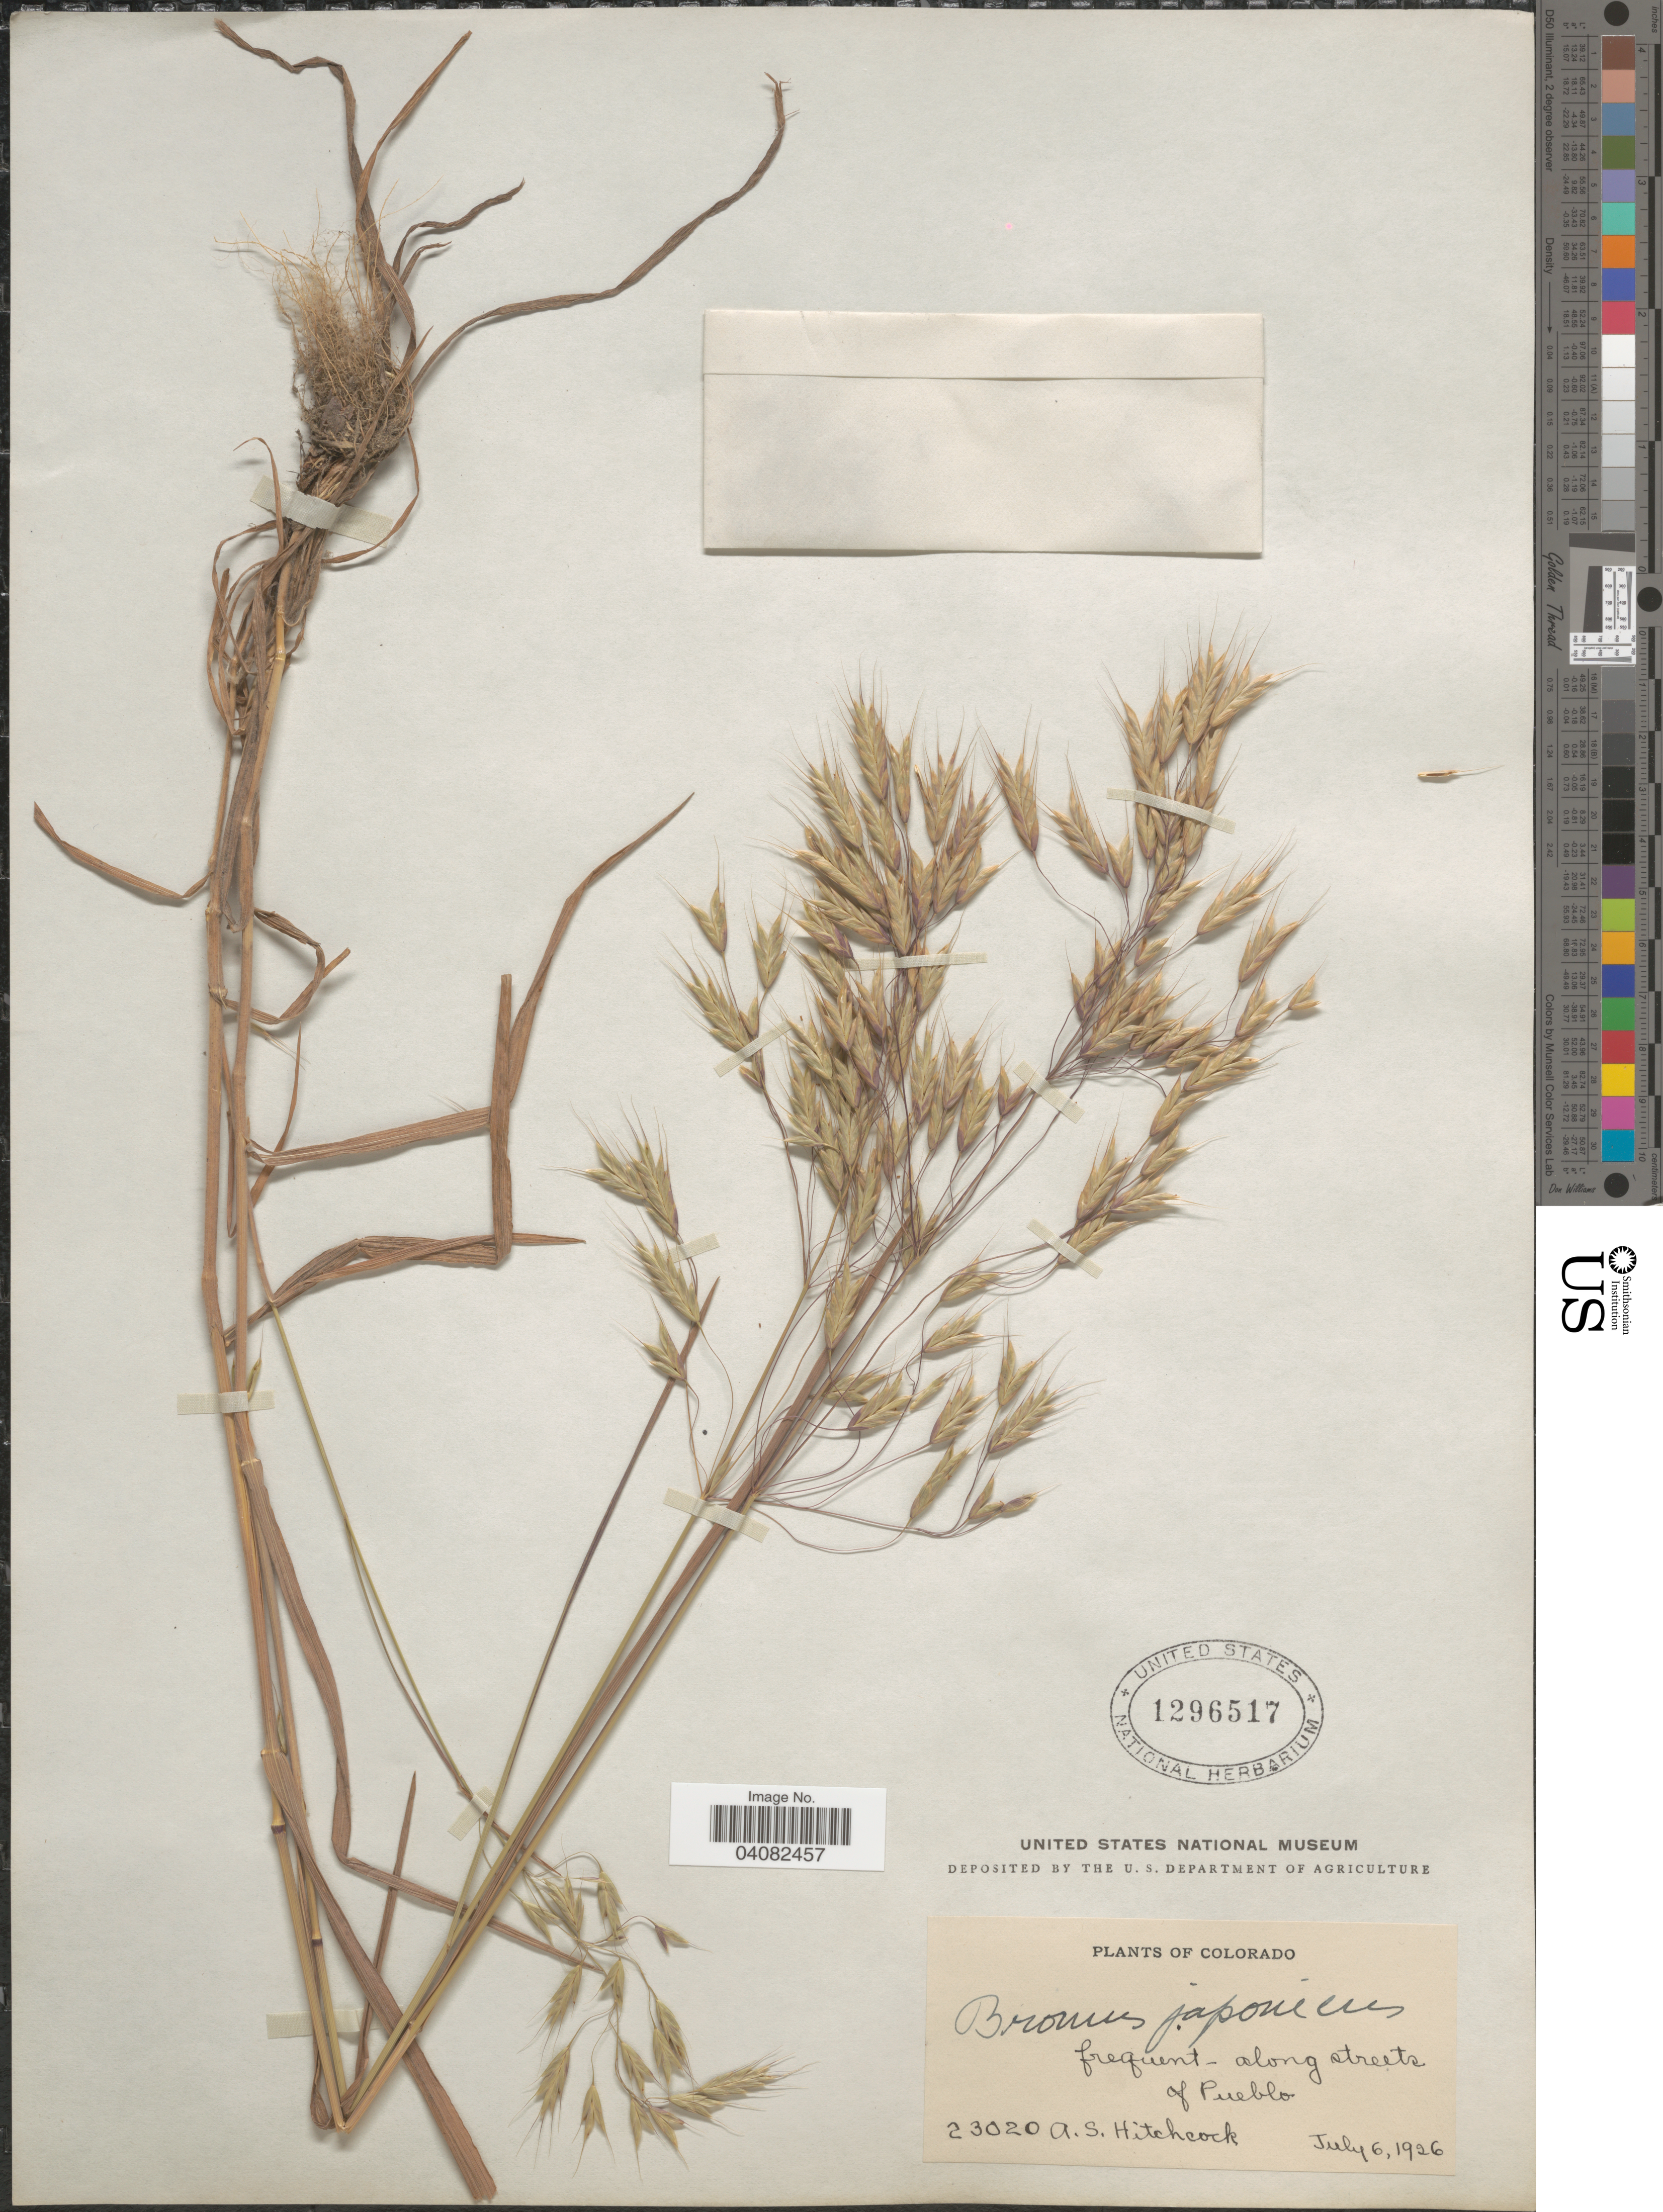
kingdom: Plantae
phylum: Tracheophyta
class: Liliopsida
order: Poales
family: Poaceae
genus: Bromus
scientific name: Bromus japonicus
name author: Houtt.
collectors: A. S. Hitchcock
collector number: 23020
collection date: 1926-07-06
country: United States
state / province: Colorado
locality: Along streets of Pueblo.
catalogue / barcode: US 1296517